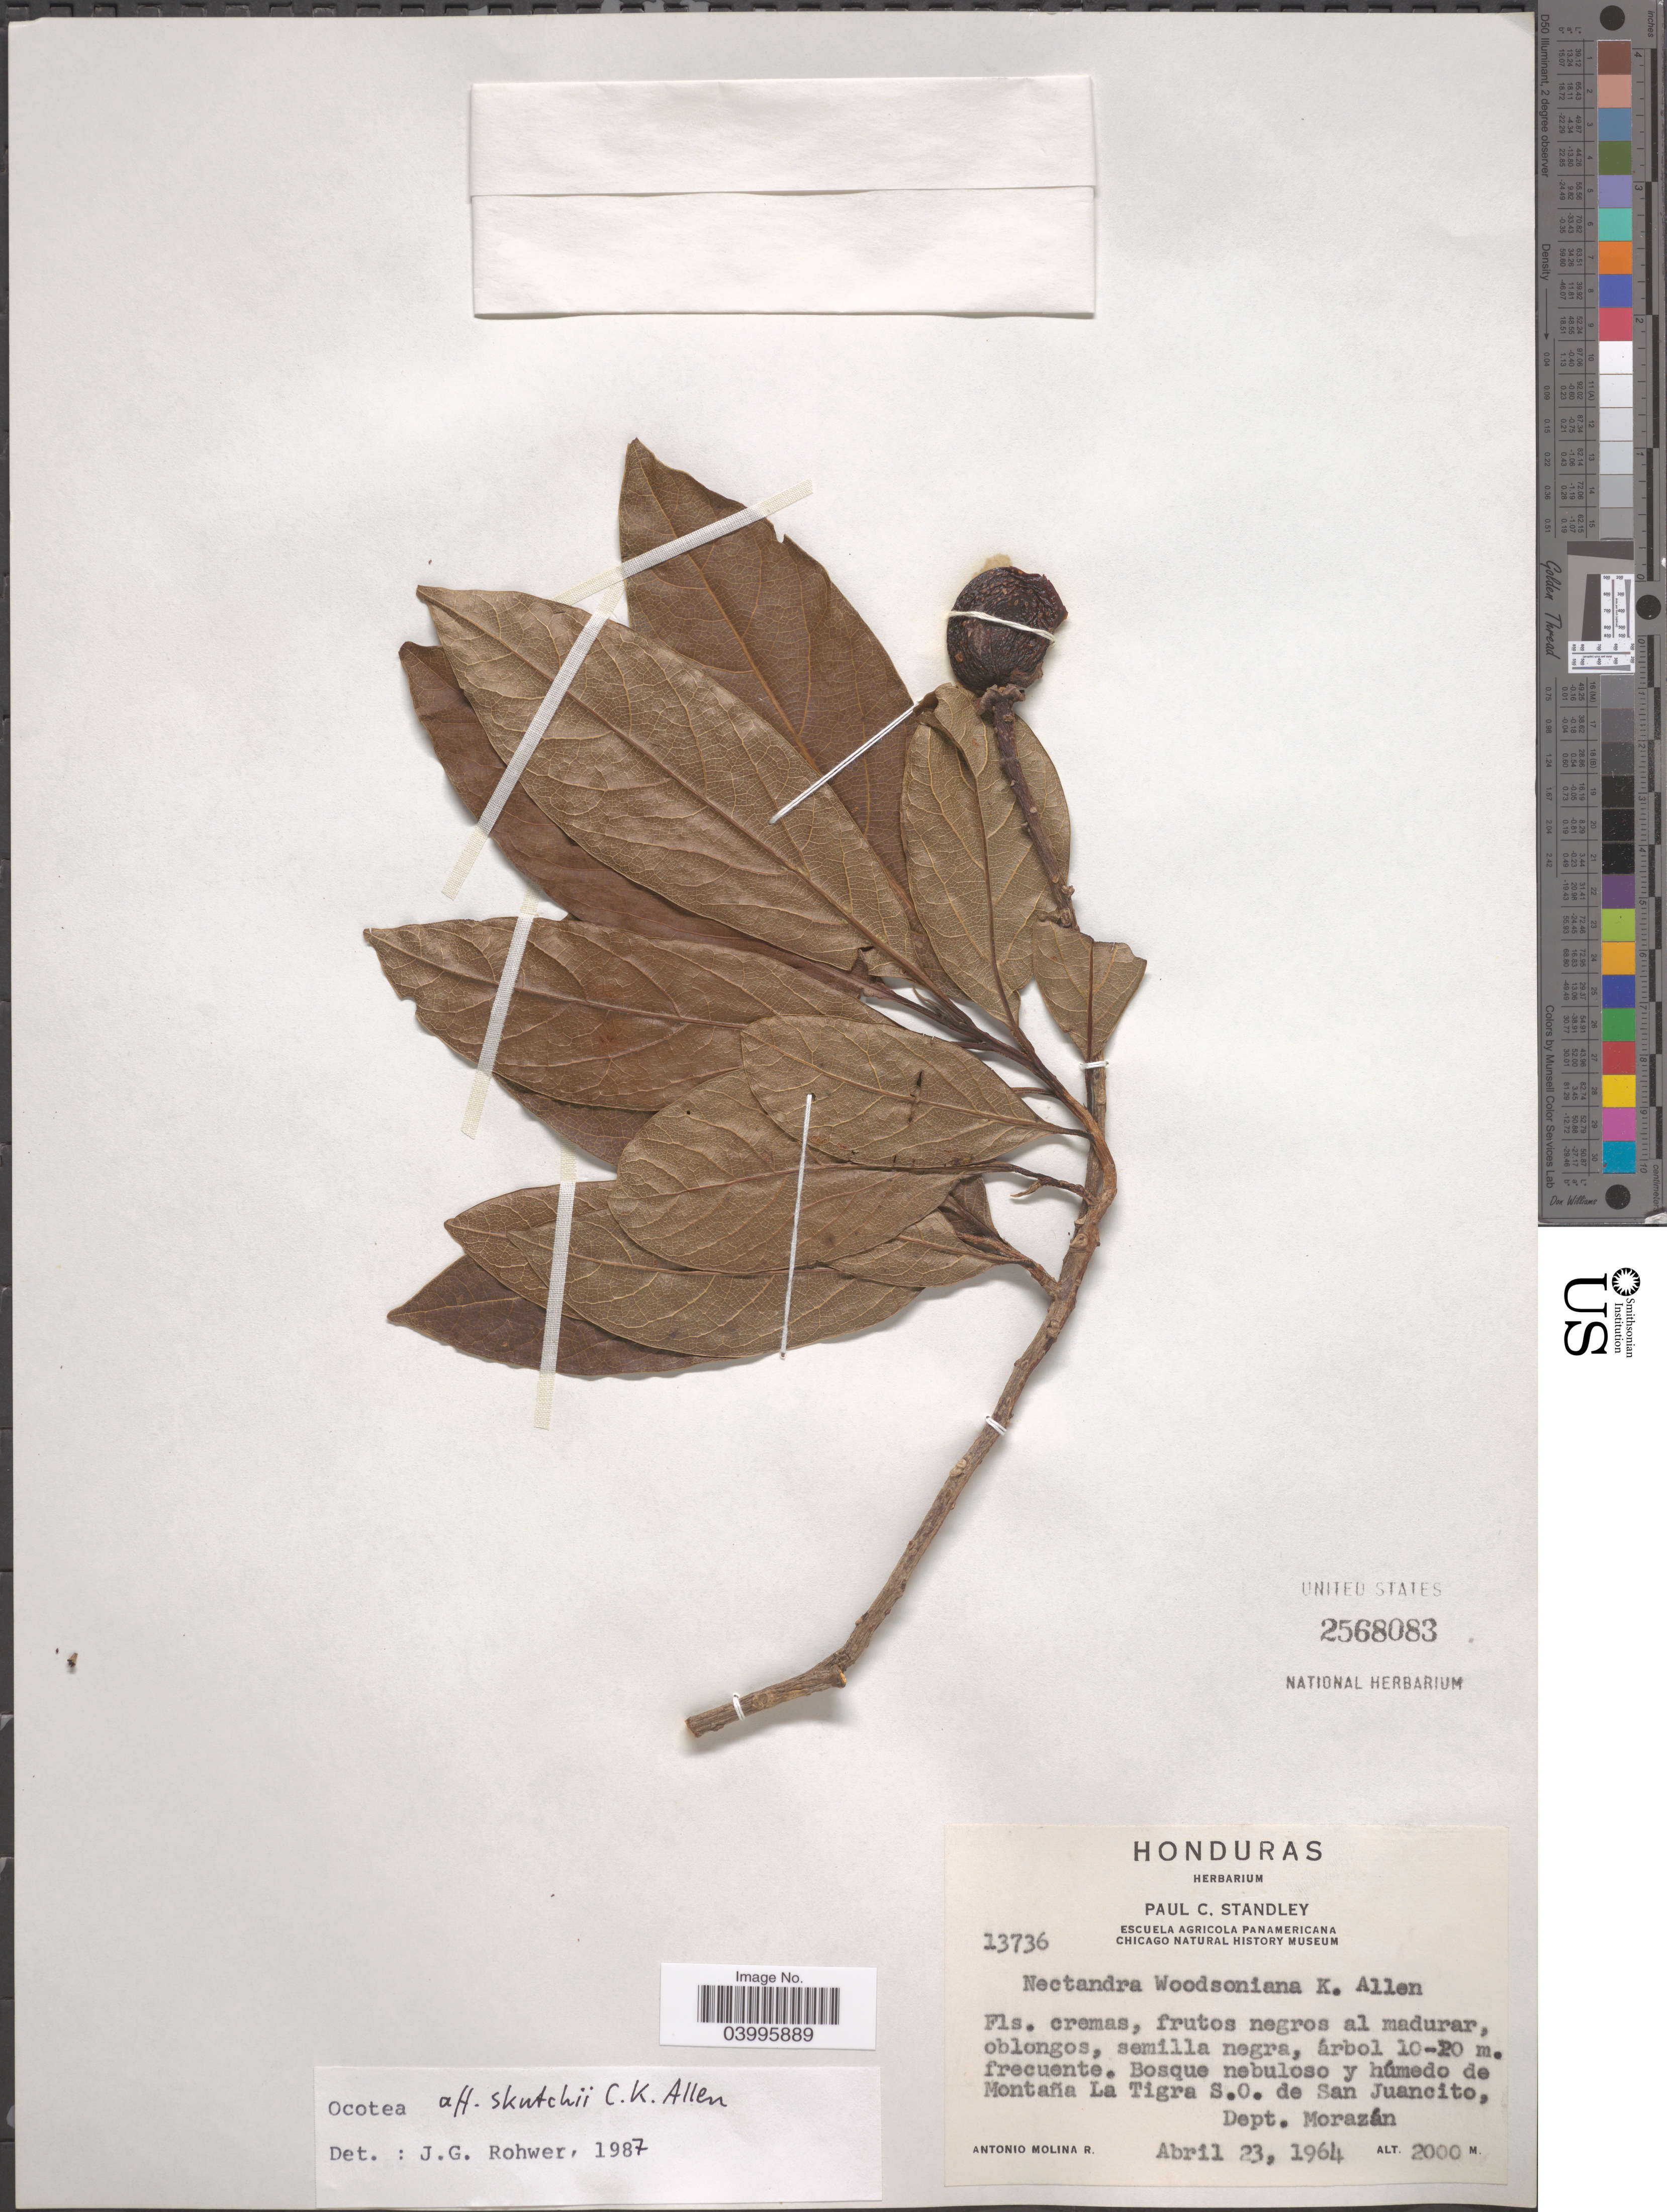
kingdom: Plantae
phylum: Tracheophyta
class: Magnoliopsida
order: Laurales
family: Lauraceae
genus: Ocotea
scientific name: Ocotea skutchii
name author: C.K. Allen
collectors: A. Molina R.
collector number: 13736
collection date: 1964-04-23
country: Honduras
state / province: Fco. Morazán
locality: Bosque nebuloso y húmedo de Montaña La Tigra S.O. de San Juancito, Dept. Morazán.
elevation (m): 2000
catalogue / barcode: US 2568083